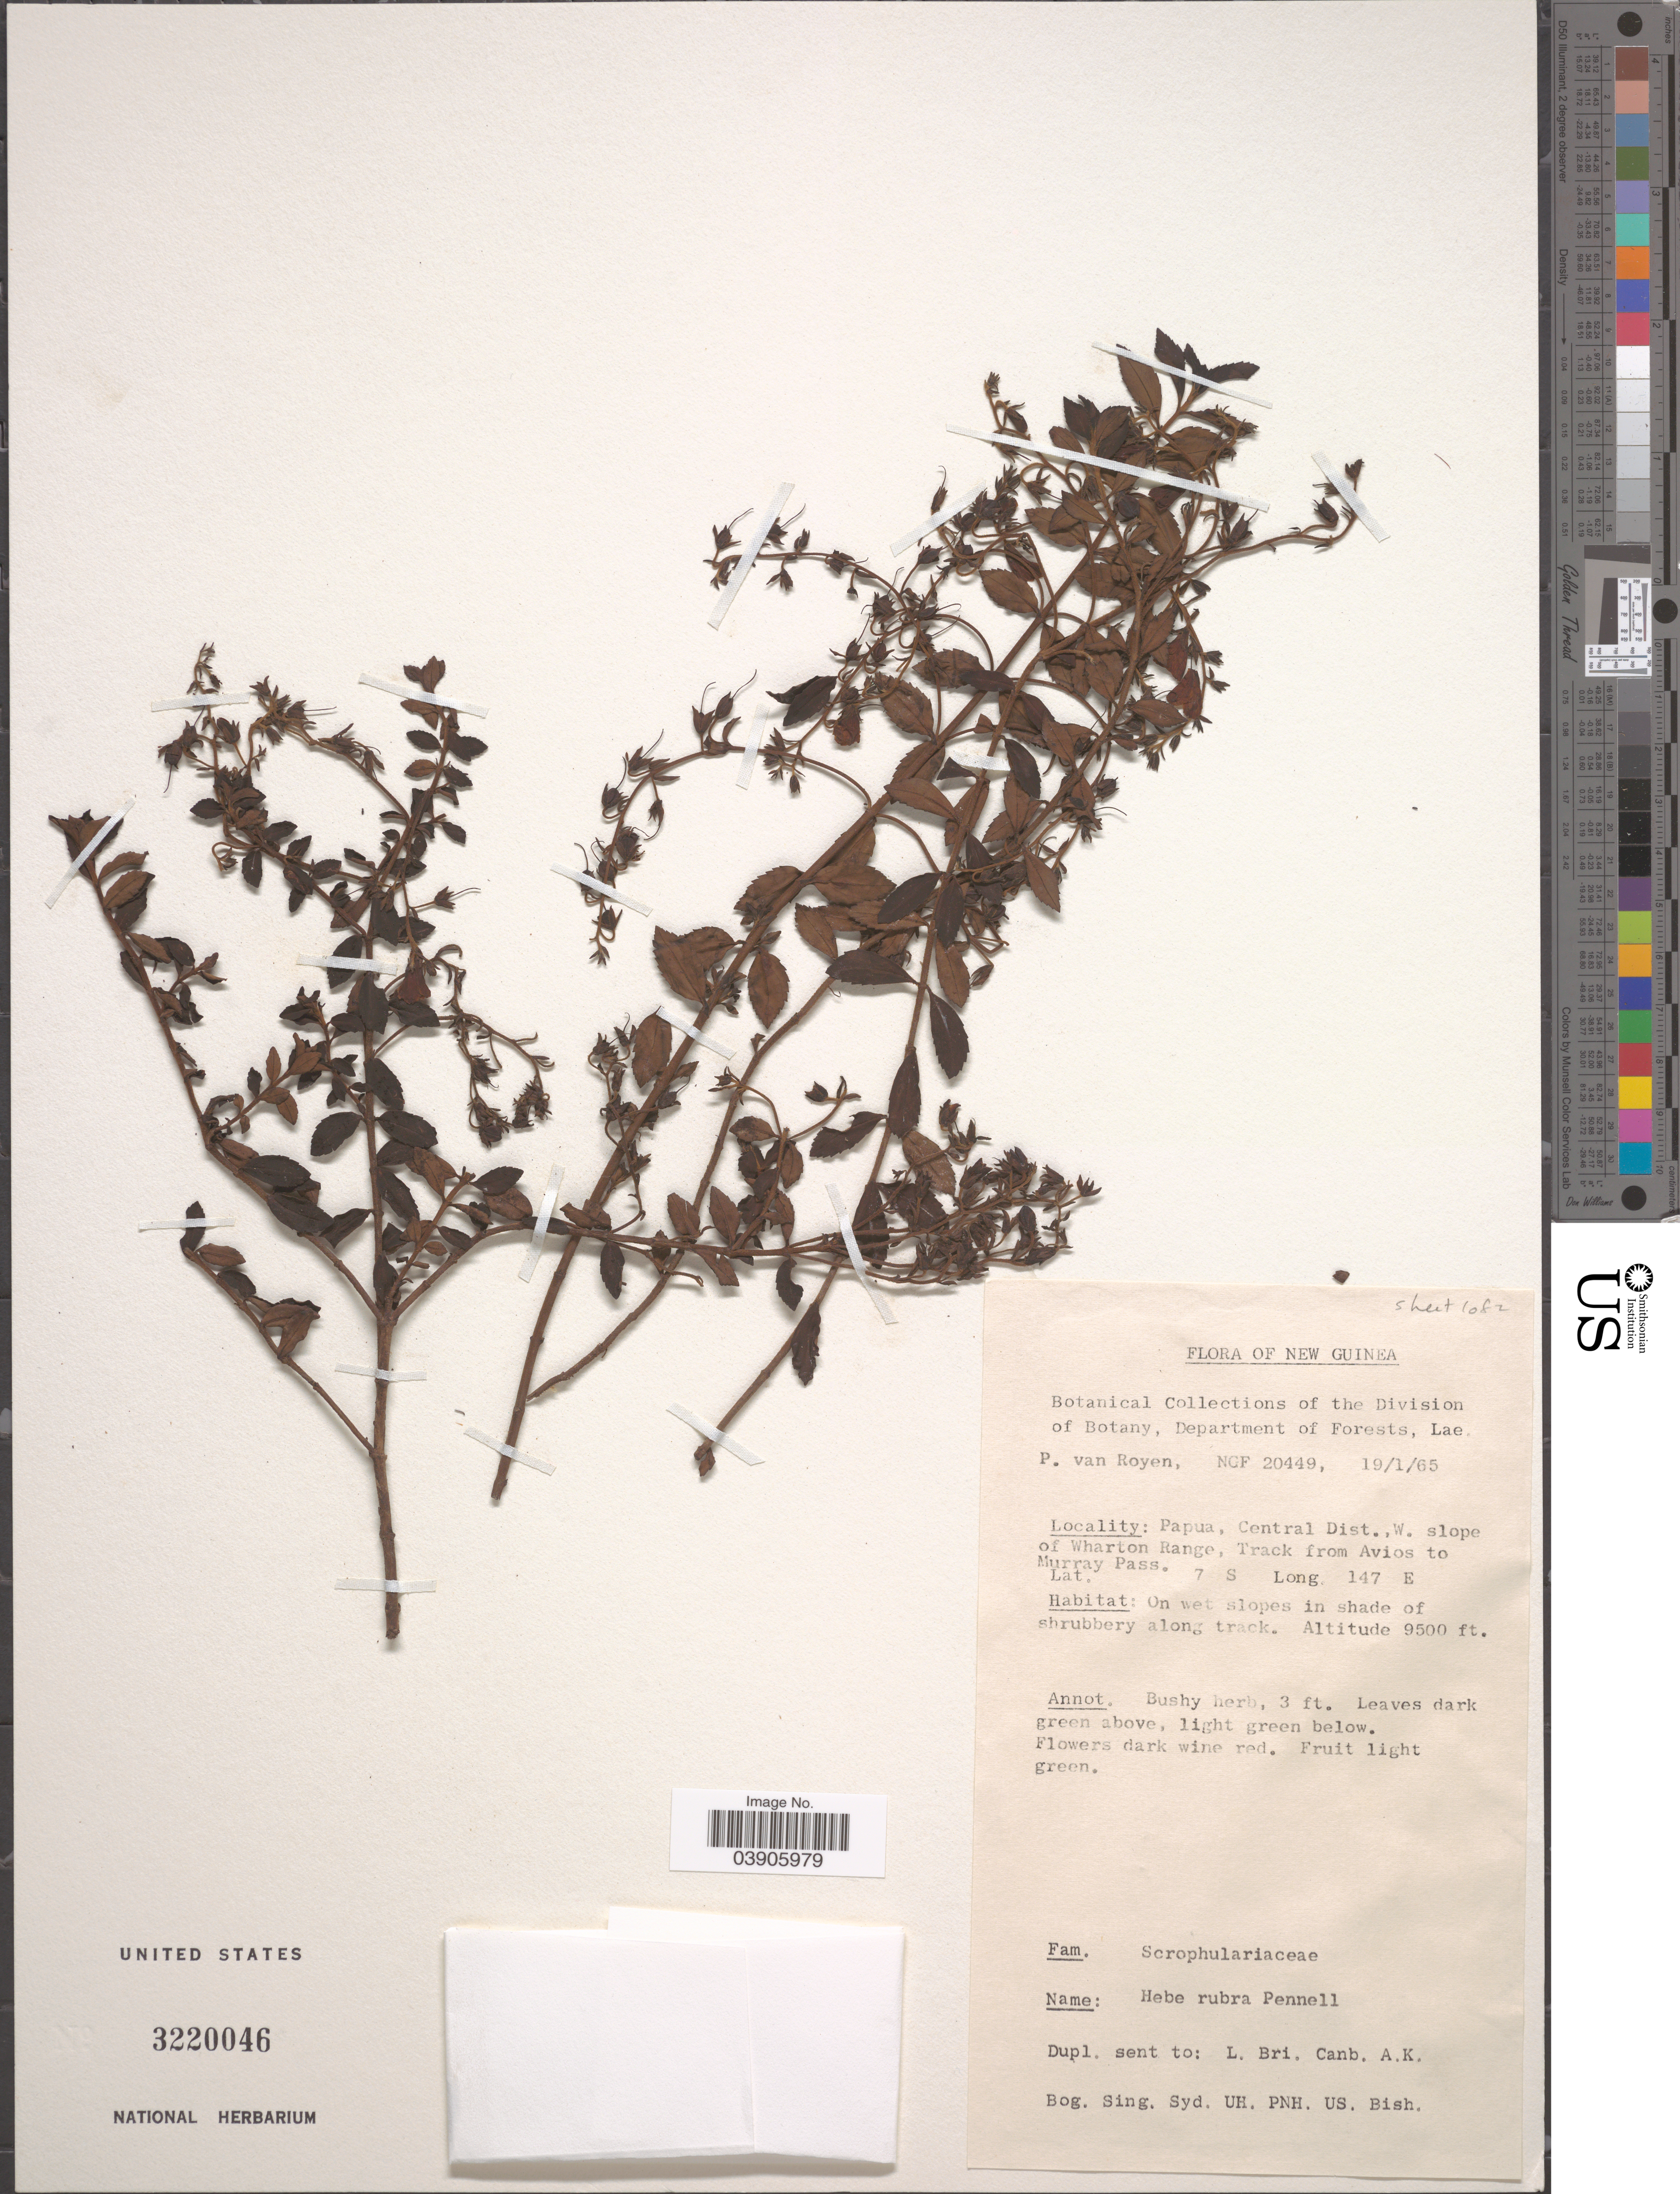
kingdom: Plantae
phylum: Tracheophyta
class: Magnoliopsida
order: Lamiales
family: Plantaginaceae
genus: Hebe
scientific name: Hebe rubra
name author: Pennell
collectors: P. van Royen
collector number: NGF 20449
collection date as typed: Transcribed d/m/y: 19/1/65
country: Papua New Guinea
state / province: Central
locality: New Guinea. Papua, Central District.,W. slope of Wharton Range, Track from Avios to Murray Pass.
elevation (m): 2896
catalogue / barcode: US 3220046